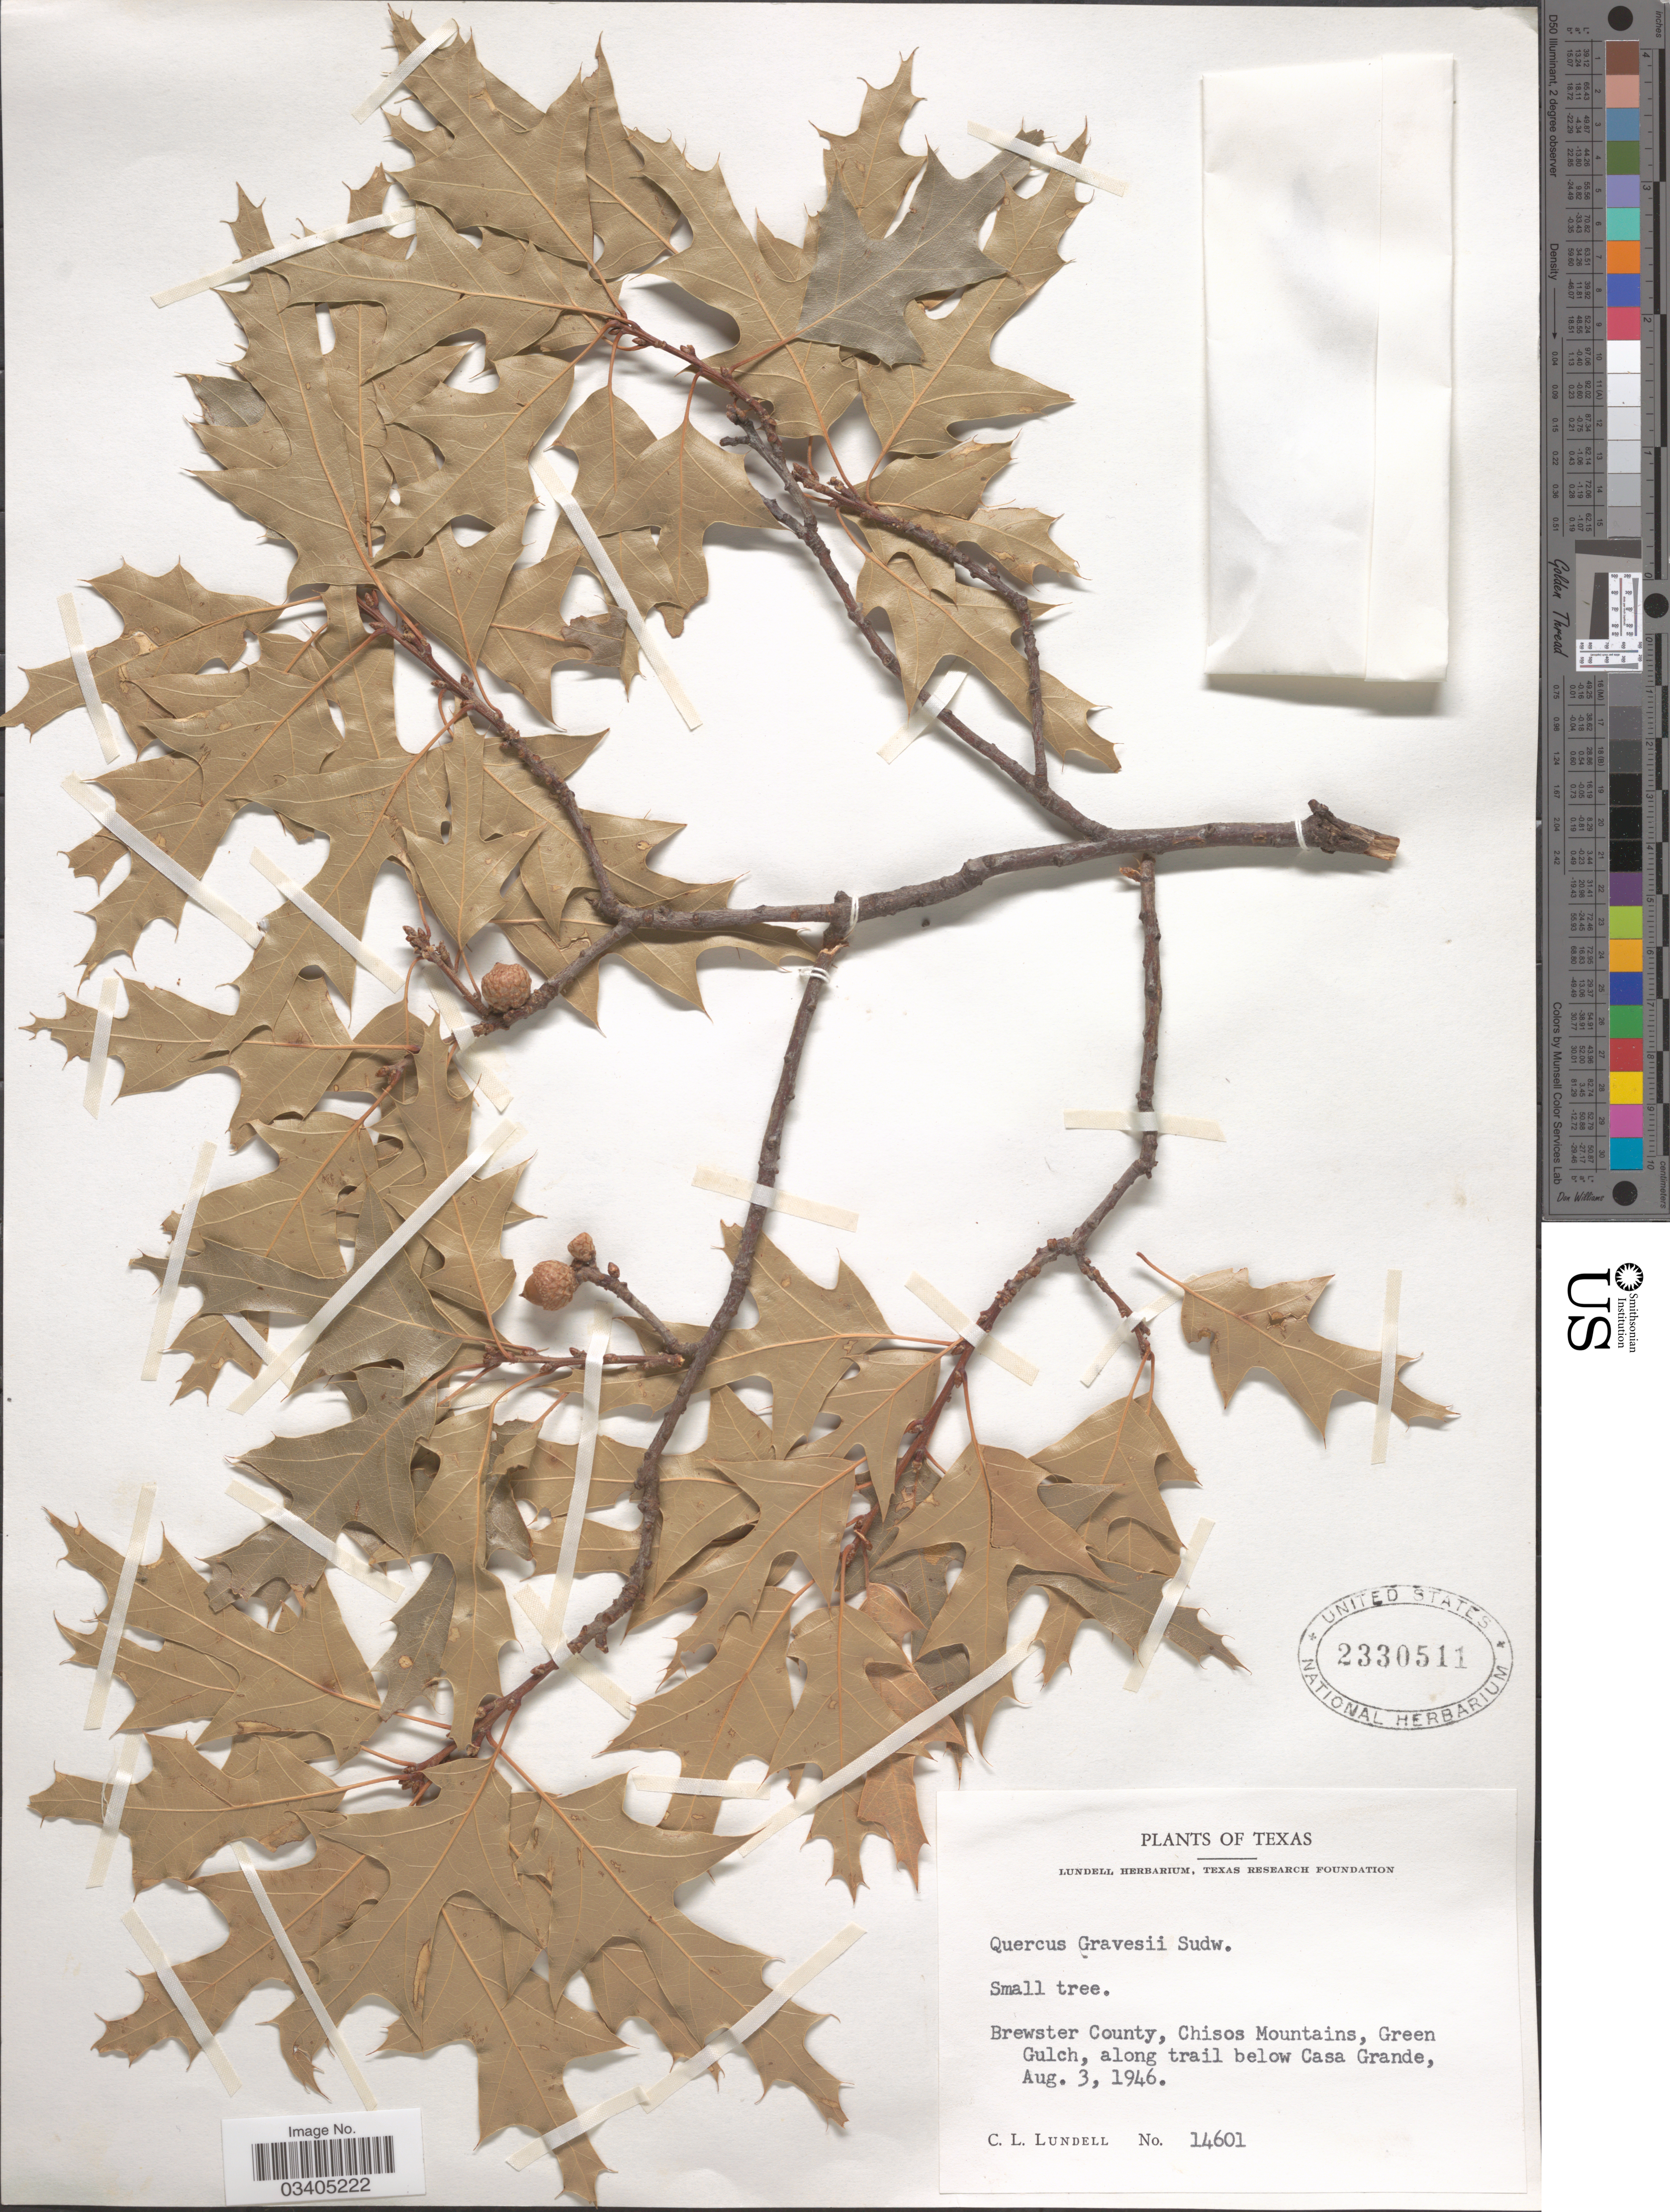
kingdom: Plantae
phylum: Tracheophyta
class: Magnoliopsida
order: Fagales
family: Fagaceae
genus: Quercus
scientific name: Quercus gravesii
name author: Sudw.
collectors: C. L. Lundell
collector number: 14601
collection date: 1946-08-03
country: United States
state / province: Texas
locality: Brewster County, Chisos Mountains, Green Gulch, along trail below Casa Grande.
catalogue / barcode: US 2330511